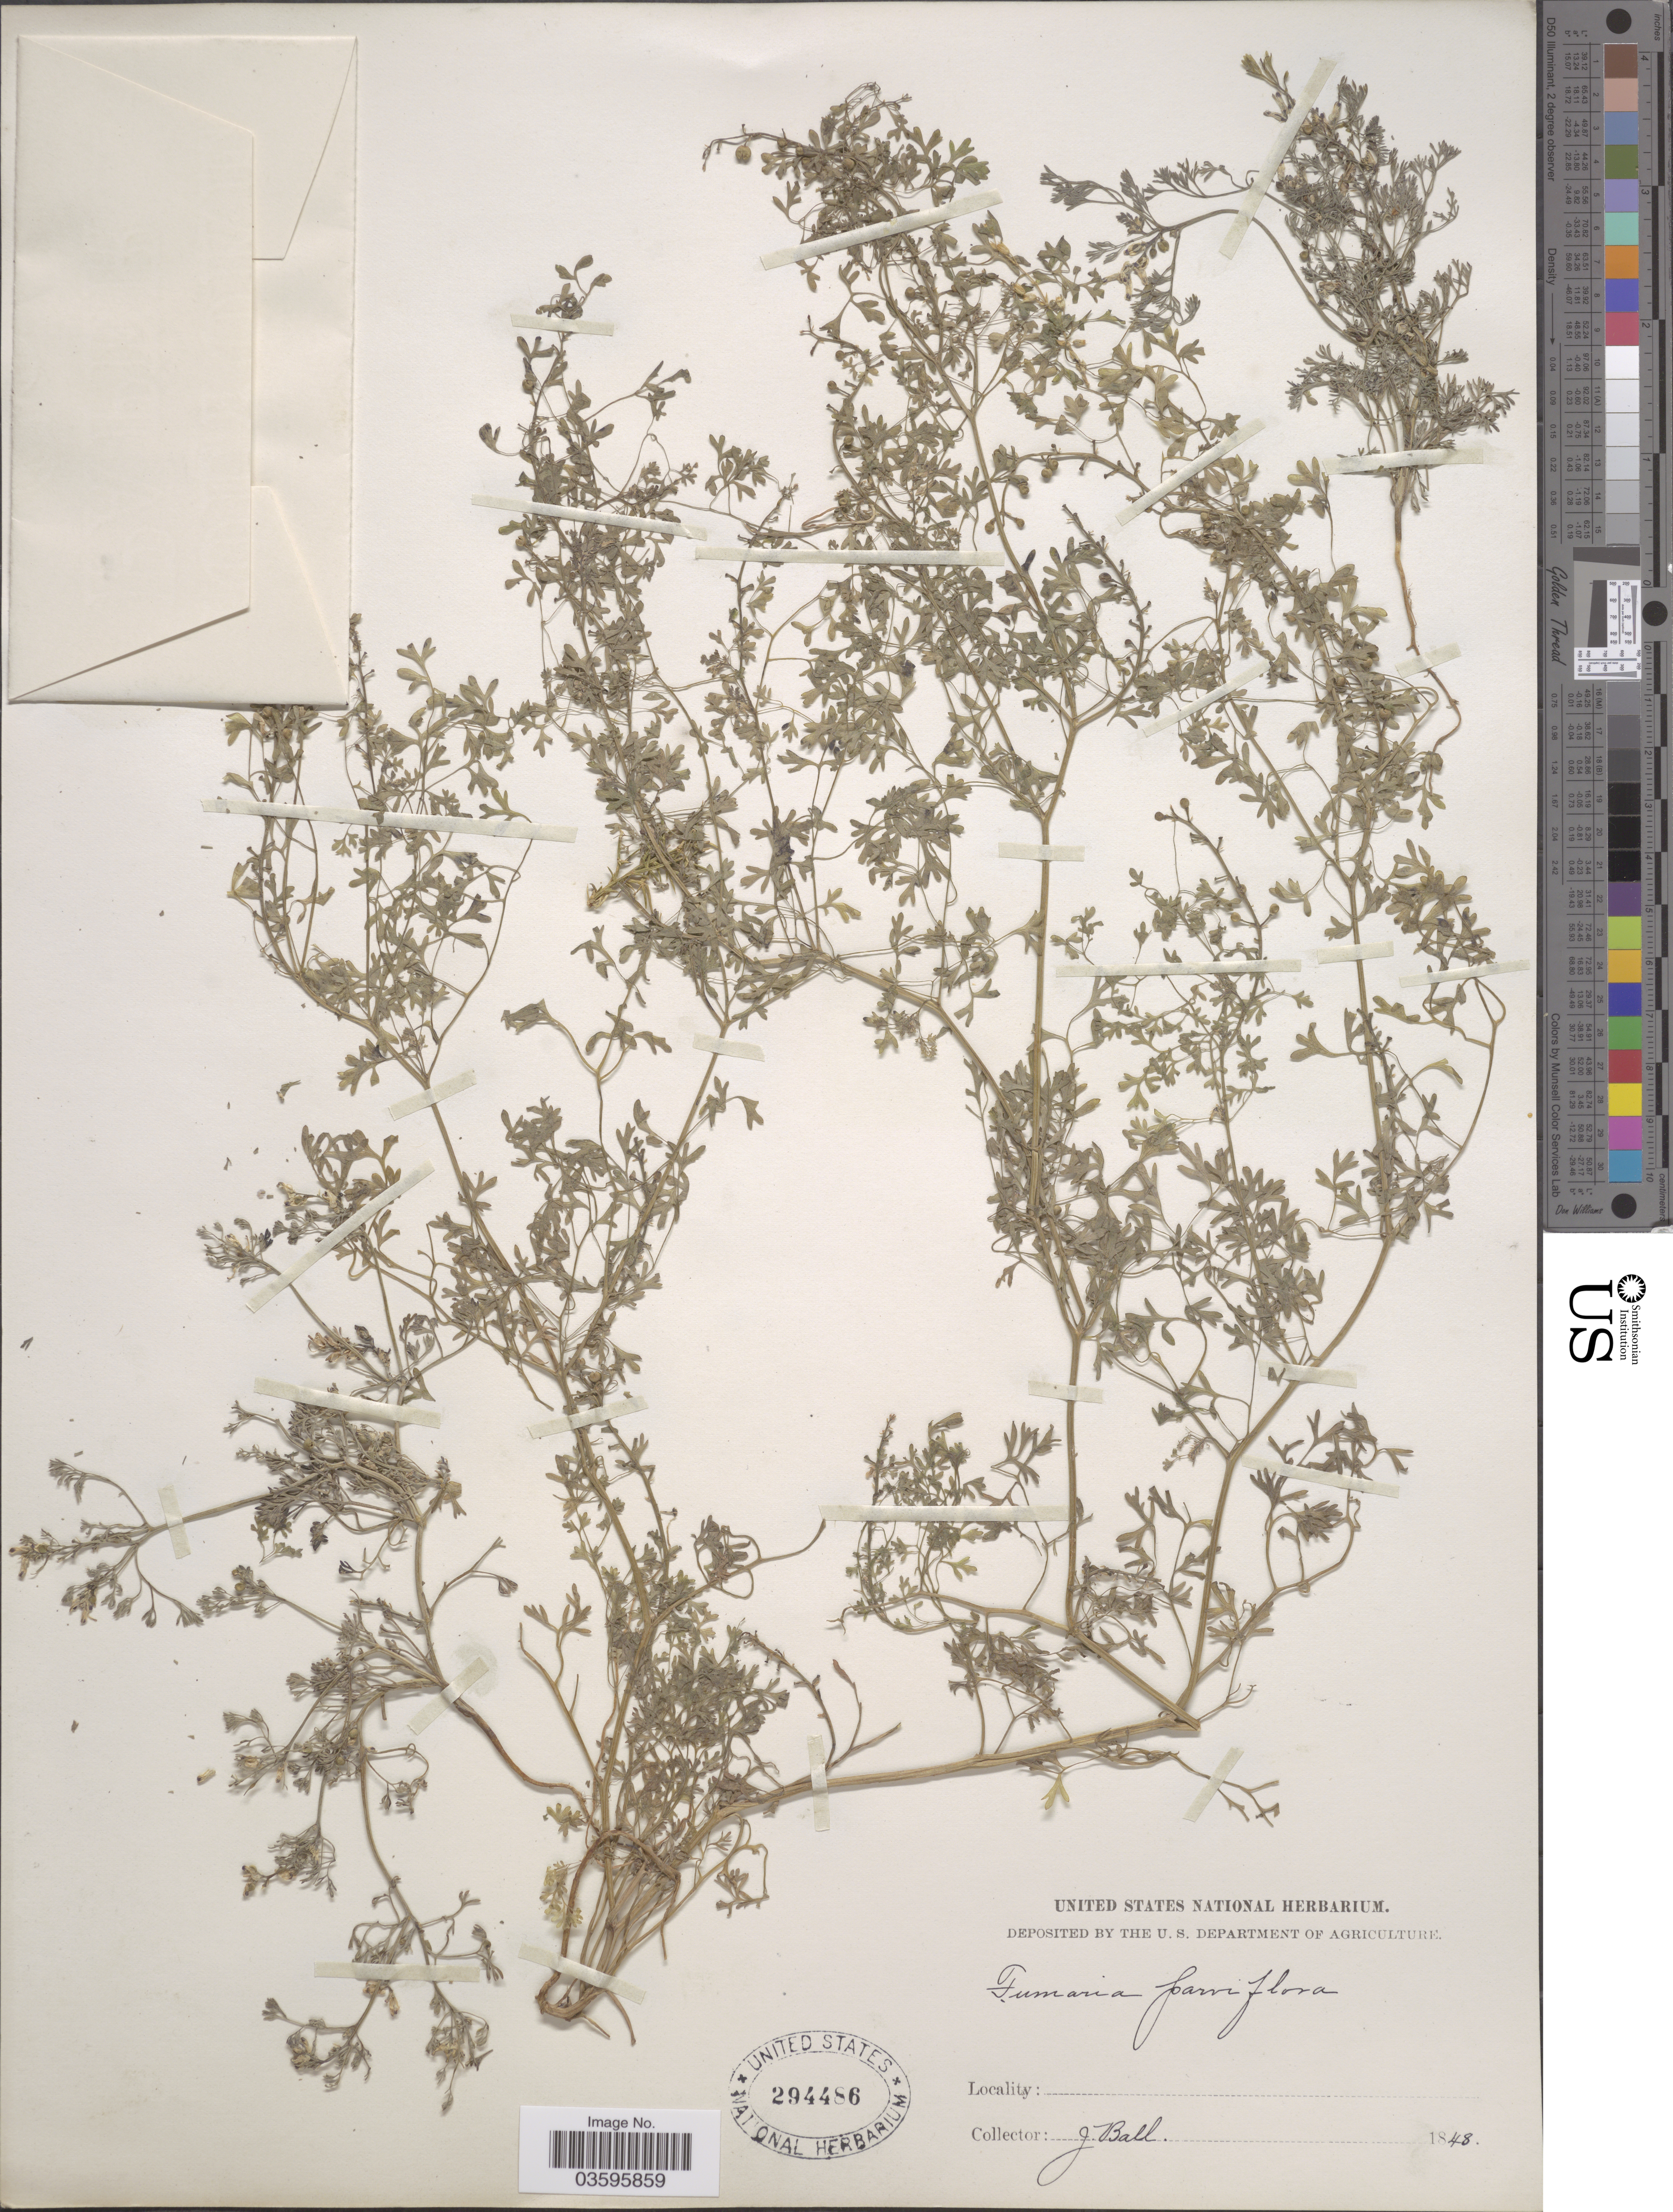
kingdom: Plantae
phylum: Tracheophyta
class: Magnoliopsida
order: Ranunculales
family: Papaveraceae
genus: Fumaria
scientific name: Fumaria parviflora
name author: Lam.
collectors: J. Ball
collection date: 1848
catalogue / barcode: US 294486